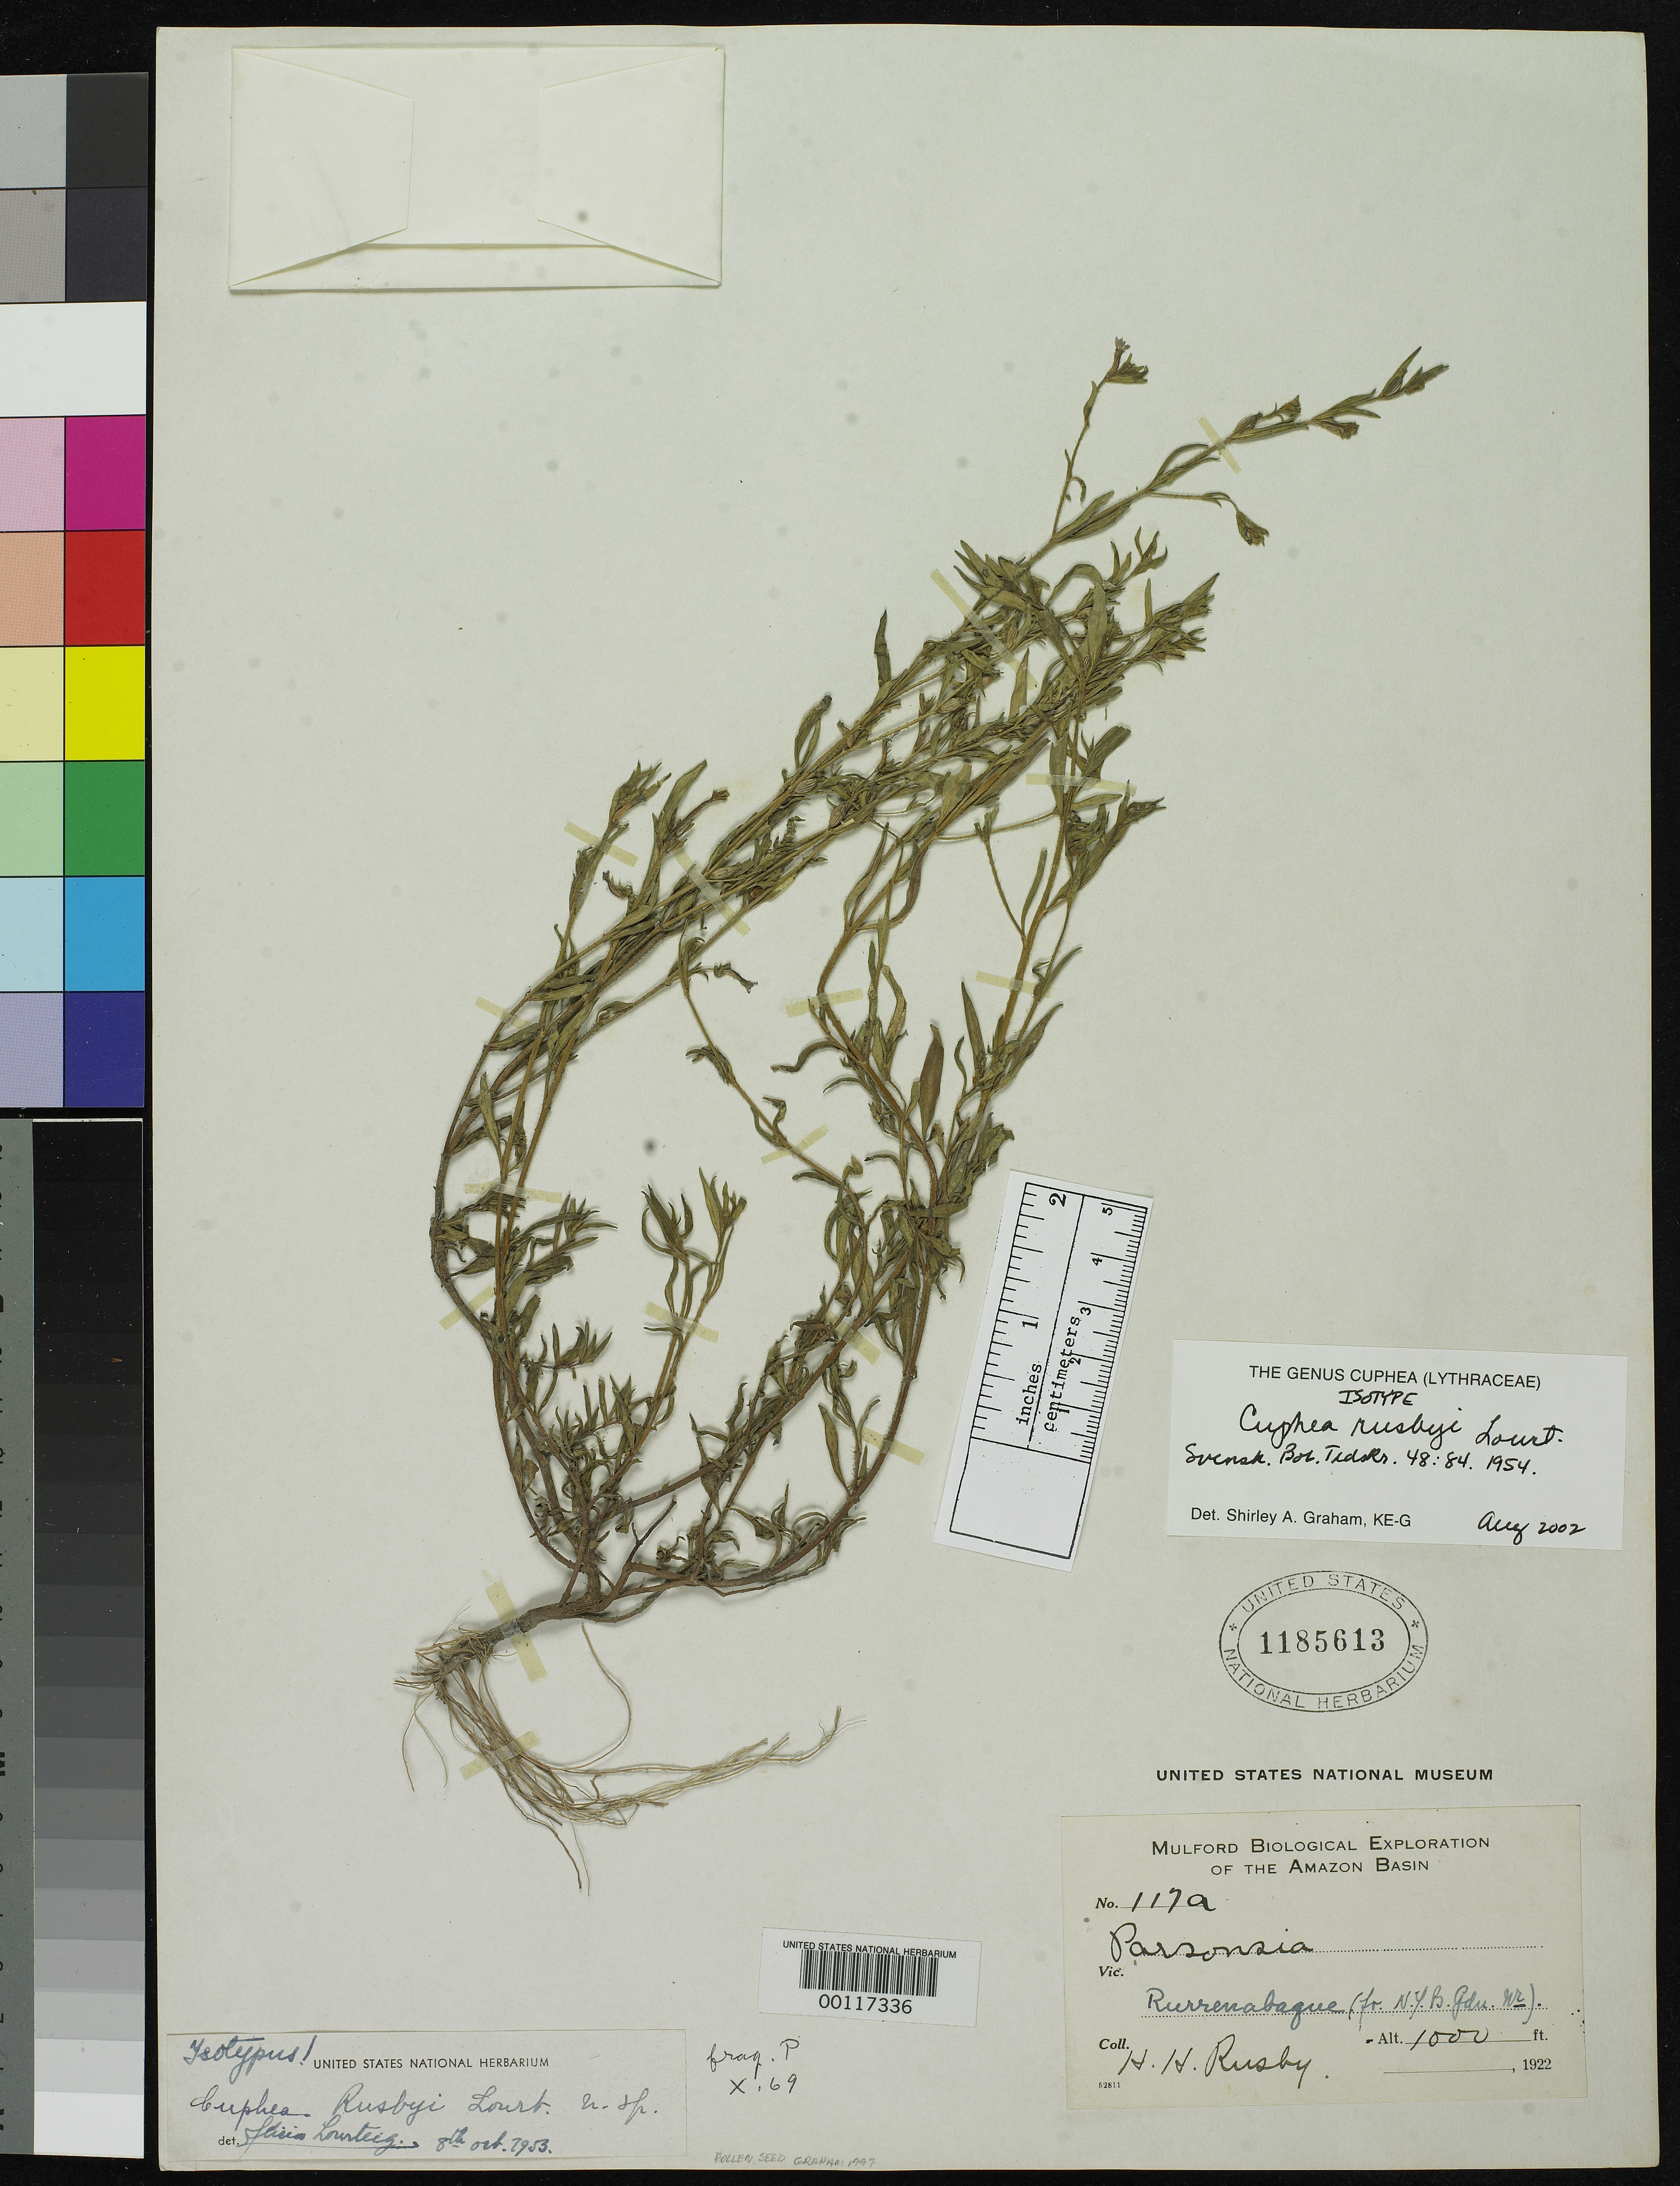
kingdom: Plantae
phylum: Tracheophyta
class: Magnoliopsida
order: Myrtales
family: Lythraceae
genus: Cuphea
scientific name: Cuphea rusbyi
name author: Lourteig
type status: Isotype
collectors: H. H. Rusby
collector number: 117 a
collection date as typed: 1922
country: Bolivia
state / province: Beni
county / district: José Ballivián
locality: Rurrenabaque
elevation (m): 305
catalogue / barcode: US 1185613